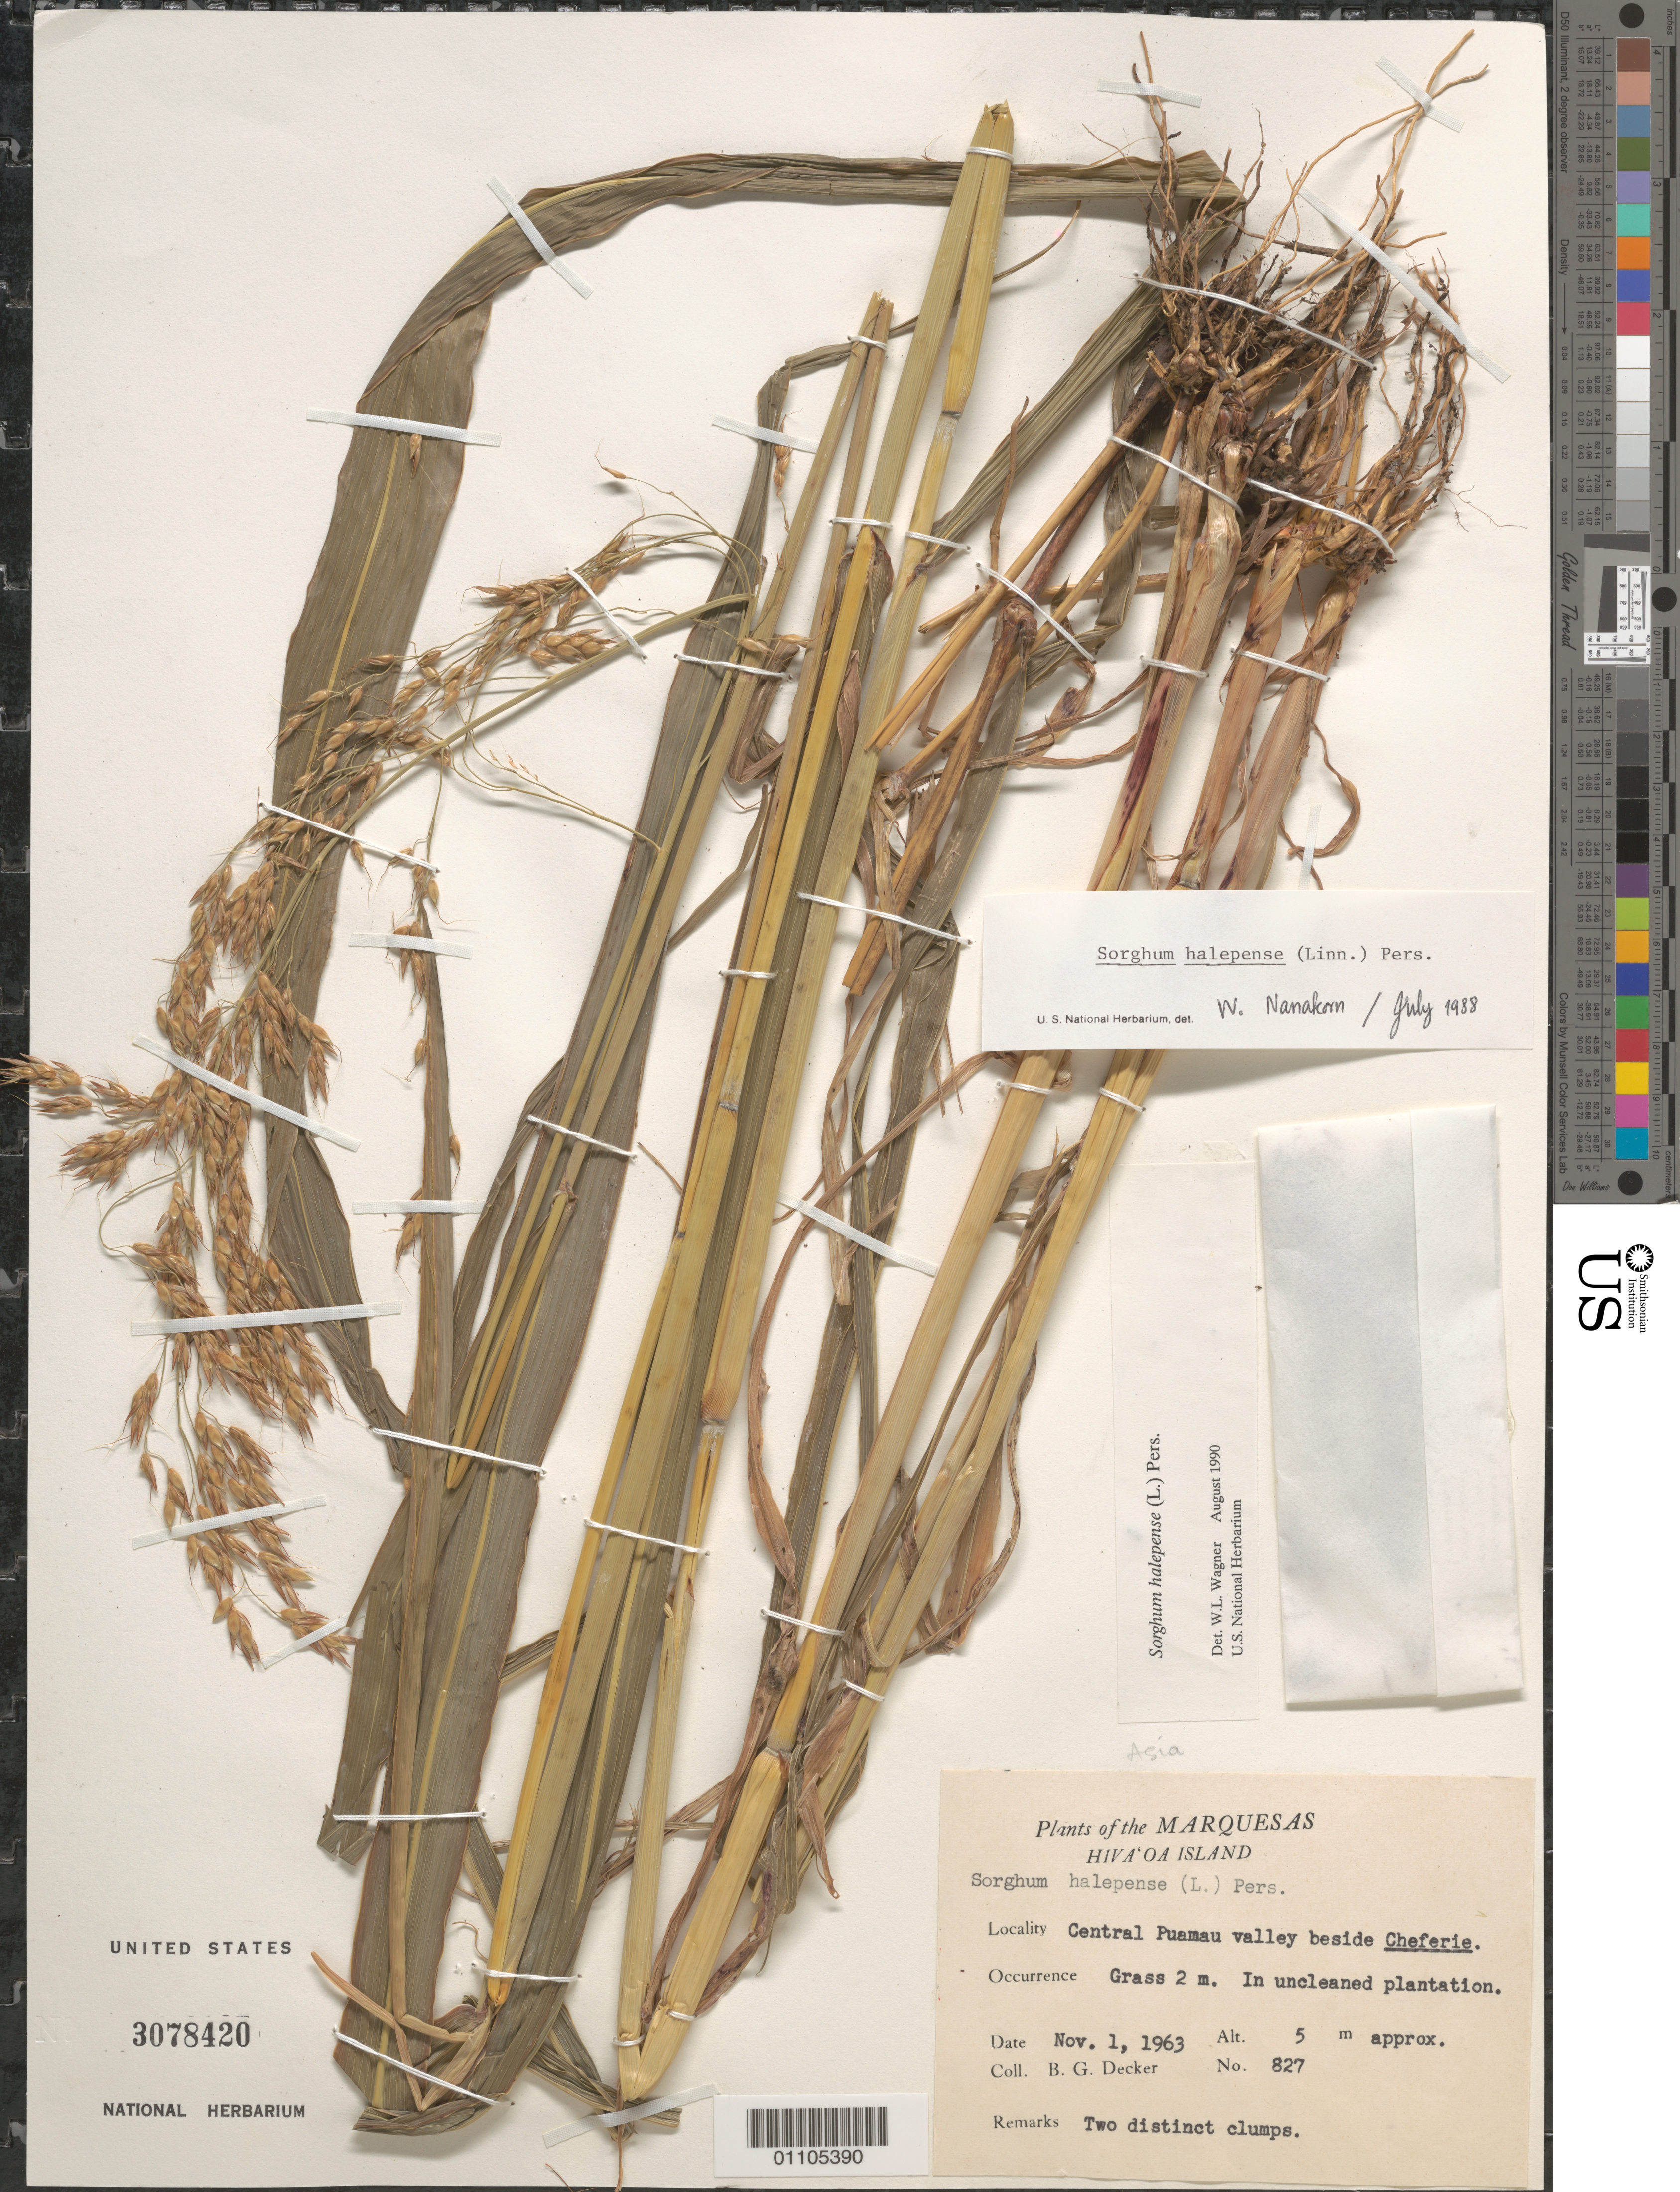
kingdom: Plantae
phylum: Tracheophyta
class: Liliopsida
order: Poales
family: Poaceae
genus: Sorghum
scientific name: Sorghum halepense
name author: (L.) Pers.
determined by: Wagner, W. L., (BOT), Smithsonian Institution - National Museum of Natural History (UNITED STATES)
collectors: B. G. Decker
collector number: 827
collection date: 1963-11-01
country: French Polynesia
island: Hiva Oa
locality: central Puamau Valley beside Cheferie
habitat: Uncleaned plantation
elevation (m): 5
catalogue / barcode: US 3078420